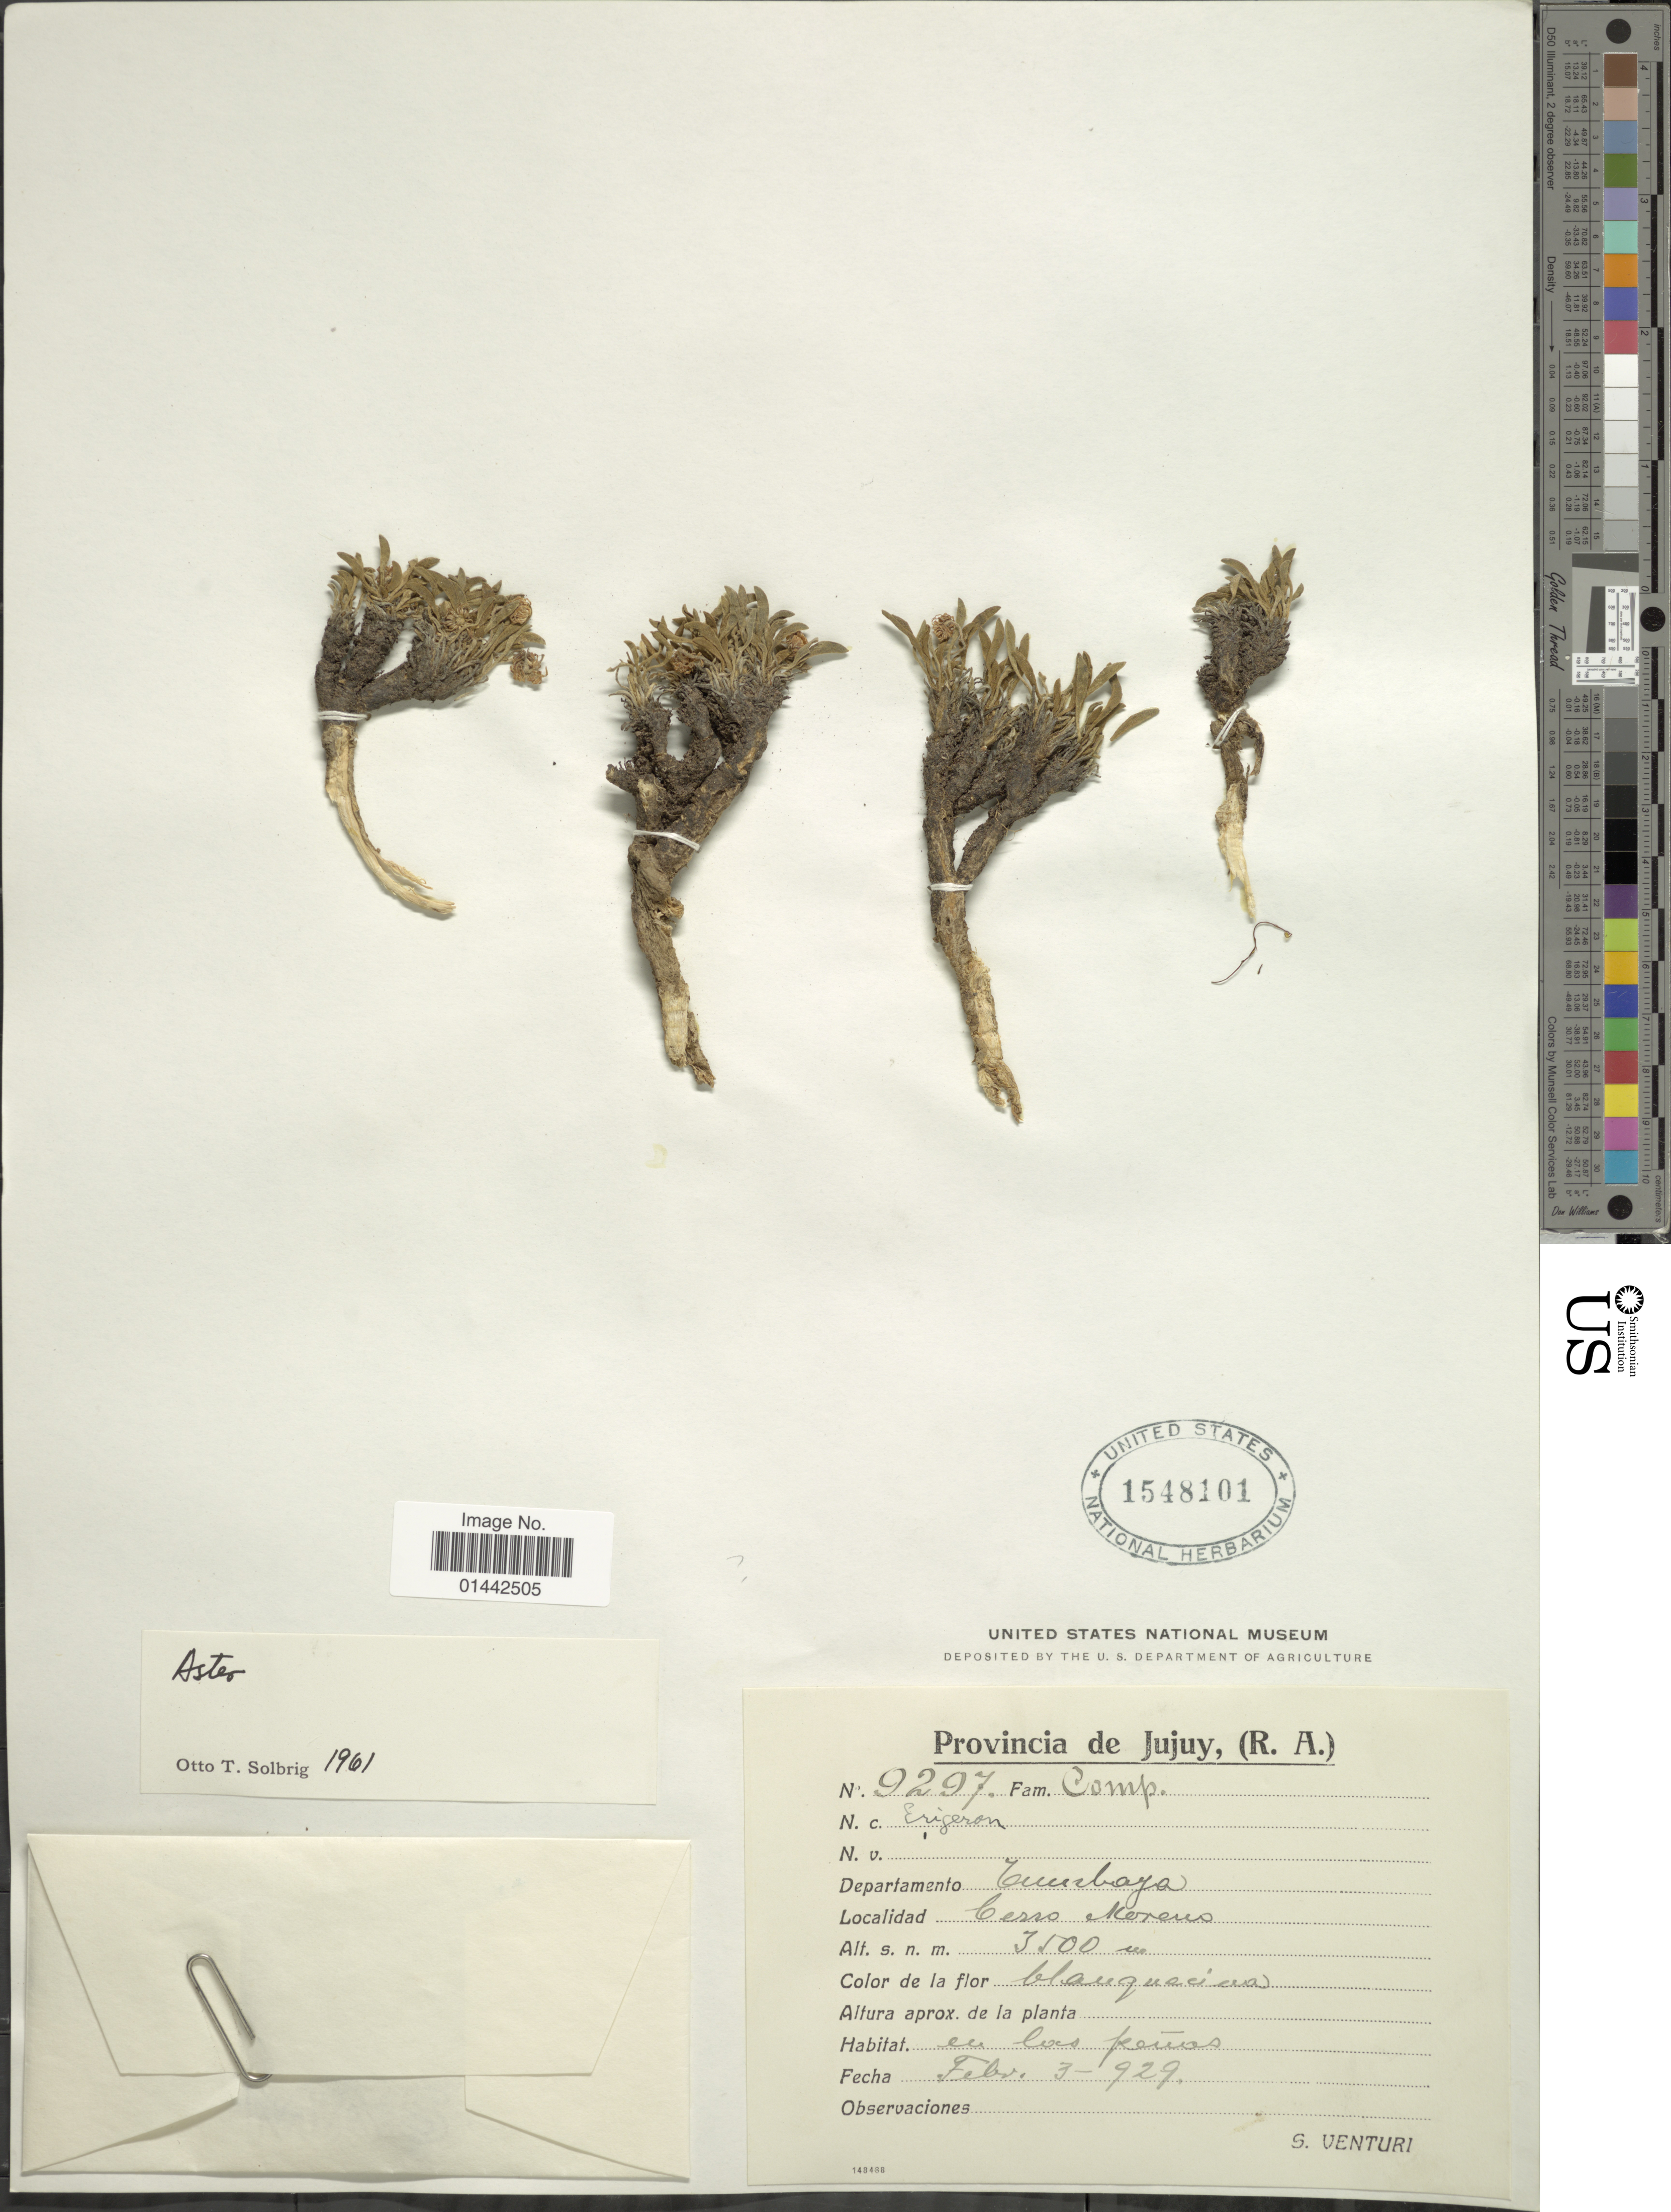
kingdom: Plantae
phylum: Tracheophyta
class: Magnoliopsida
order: Asterales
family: Asteraceae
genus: Erigeron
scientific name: Erigeron sp.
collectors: S. Venturi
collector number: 9297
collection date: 1929-02-03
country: Argentina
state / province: Jujuy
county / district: Cumbaya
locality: Cerro Moreno.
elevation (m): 3500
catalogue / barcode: US 1548101